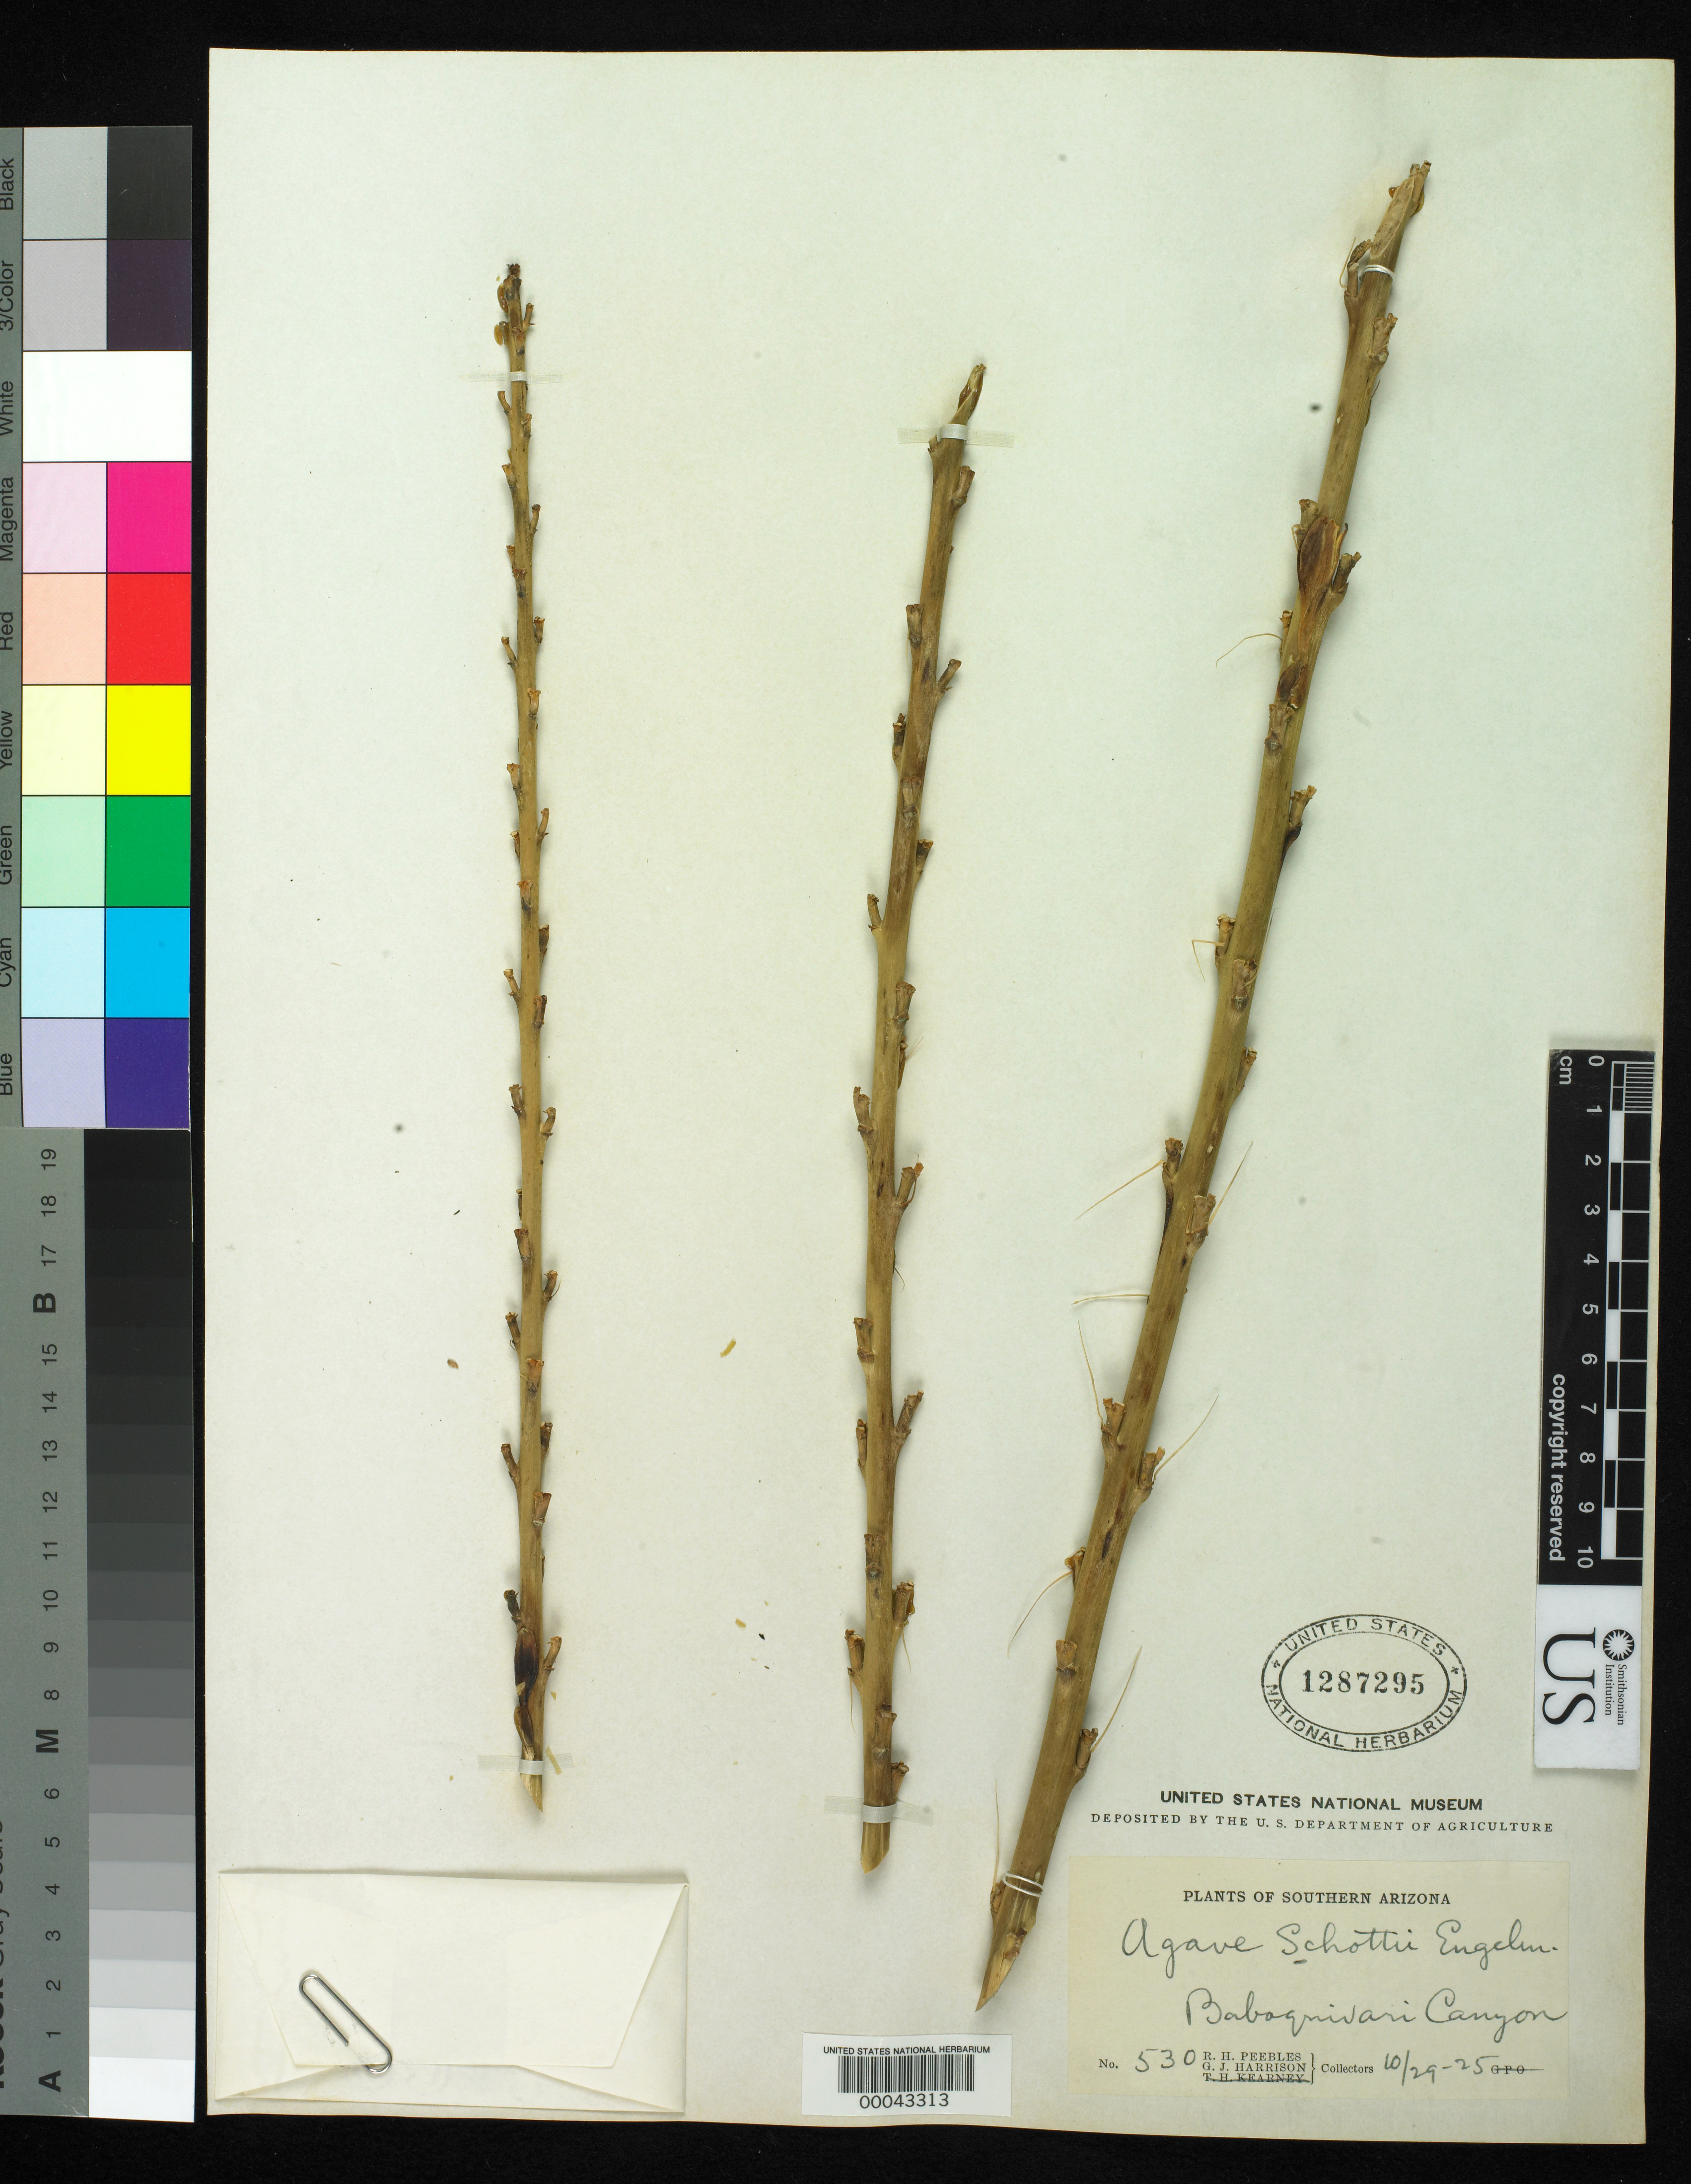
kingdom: Plantae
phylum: Tracheophyta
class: Liliopsida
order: Asparagales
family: Asparagaceae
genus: Agave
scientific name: Agave schottii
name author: Engelm.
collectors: R. H. Peebles & G. J. Harrison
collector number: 530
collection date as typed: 29 Oct 1925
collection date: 1925-10-29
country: United States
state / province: Arizona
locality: Babaquivari canyon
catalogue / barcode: US 1287295